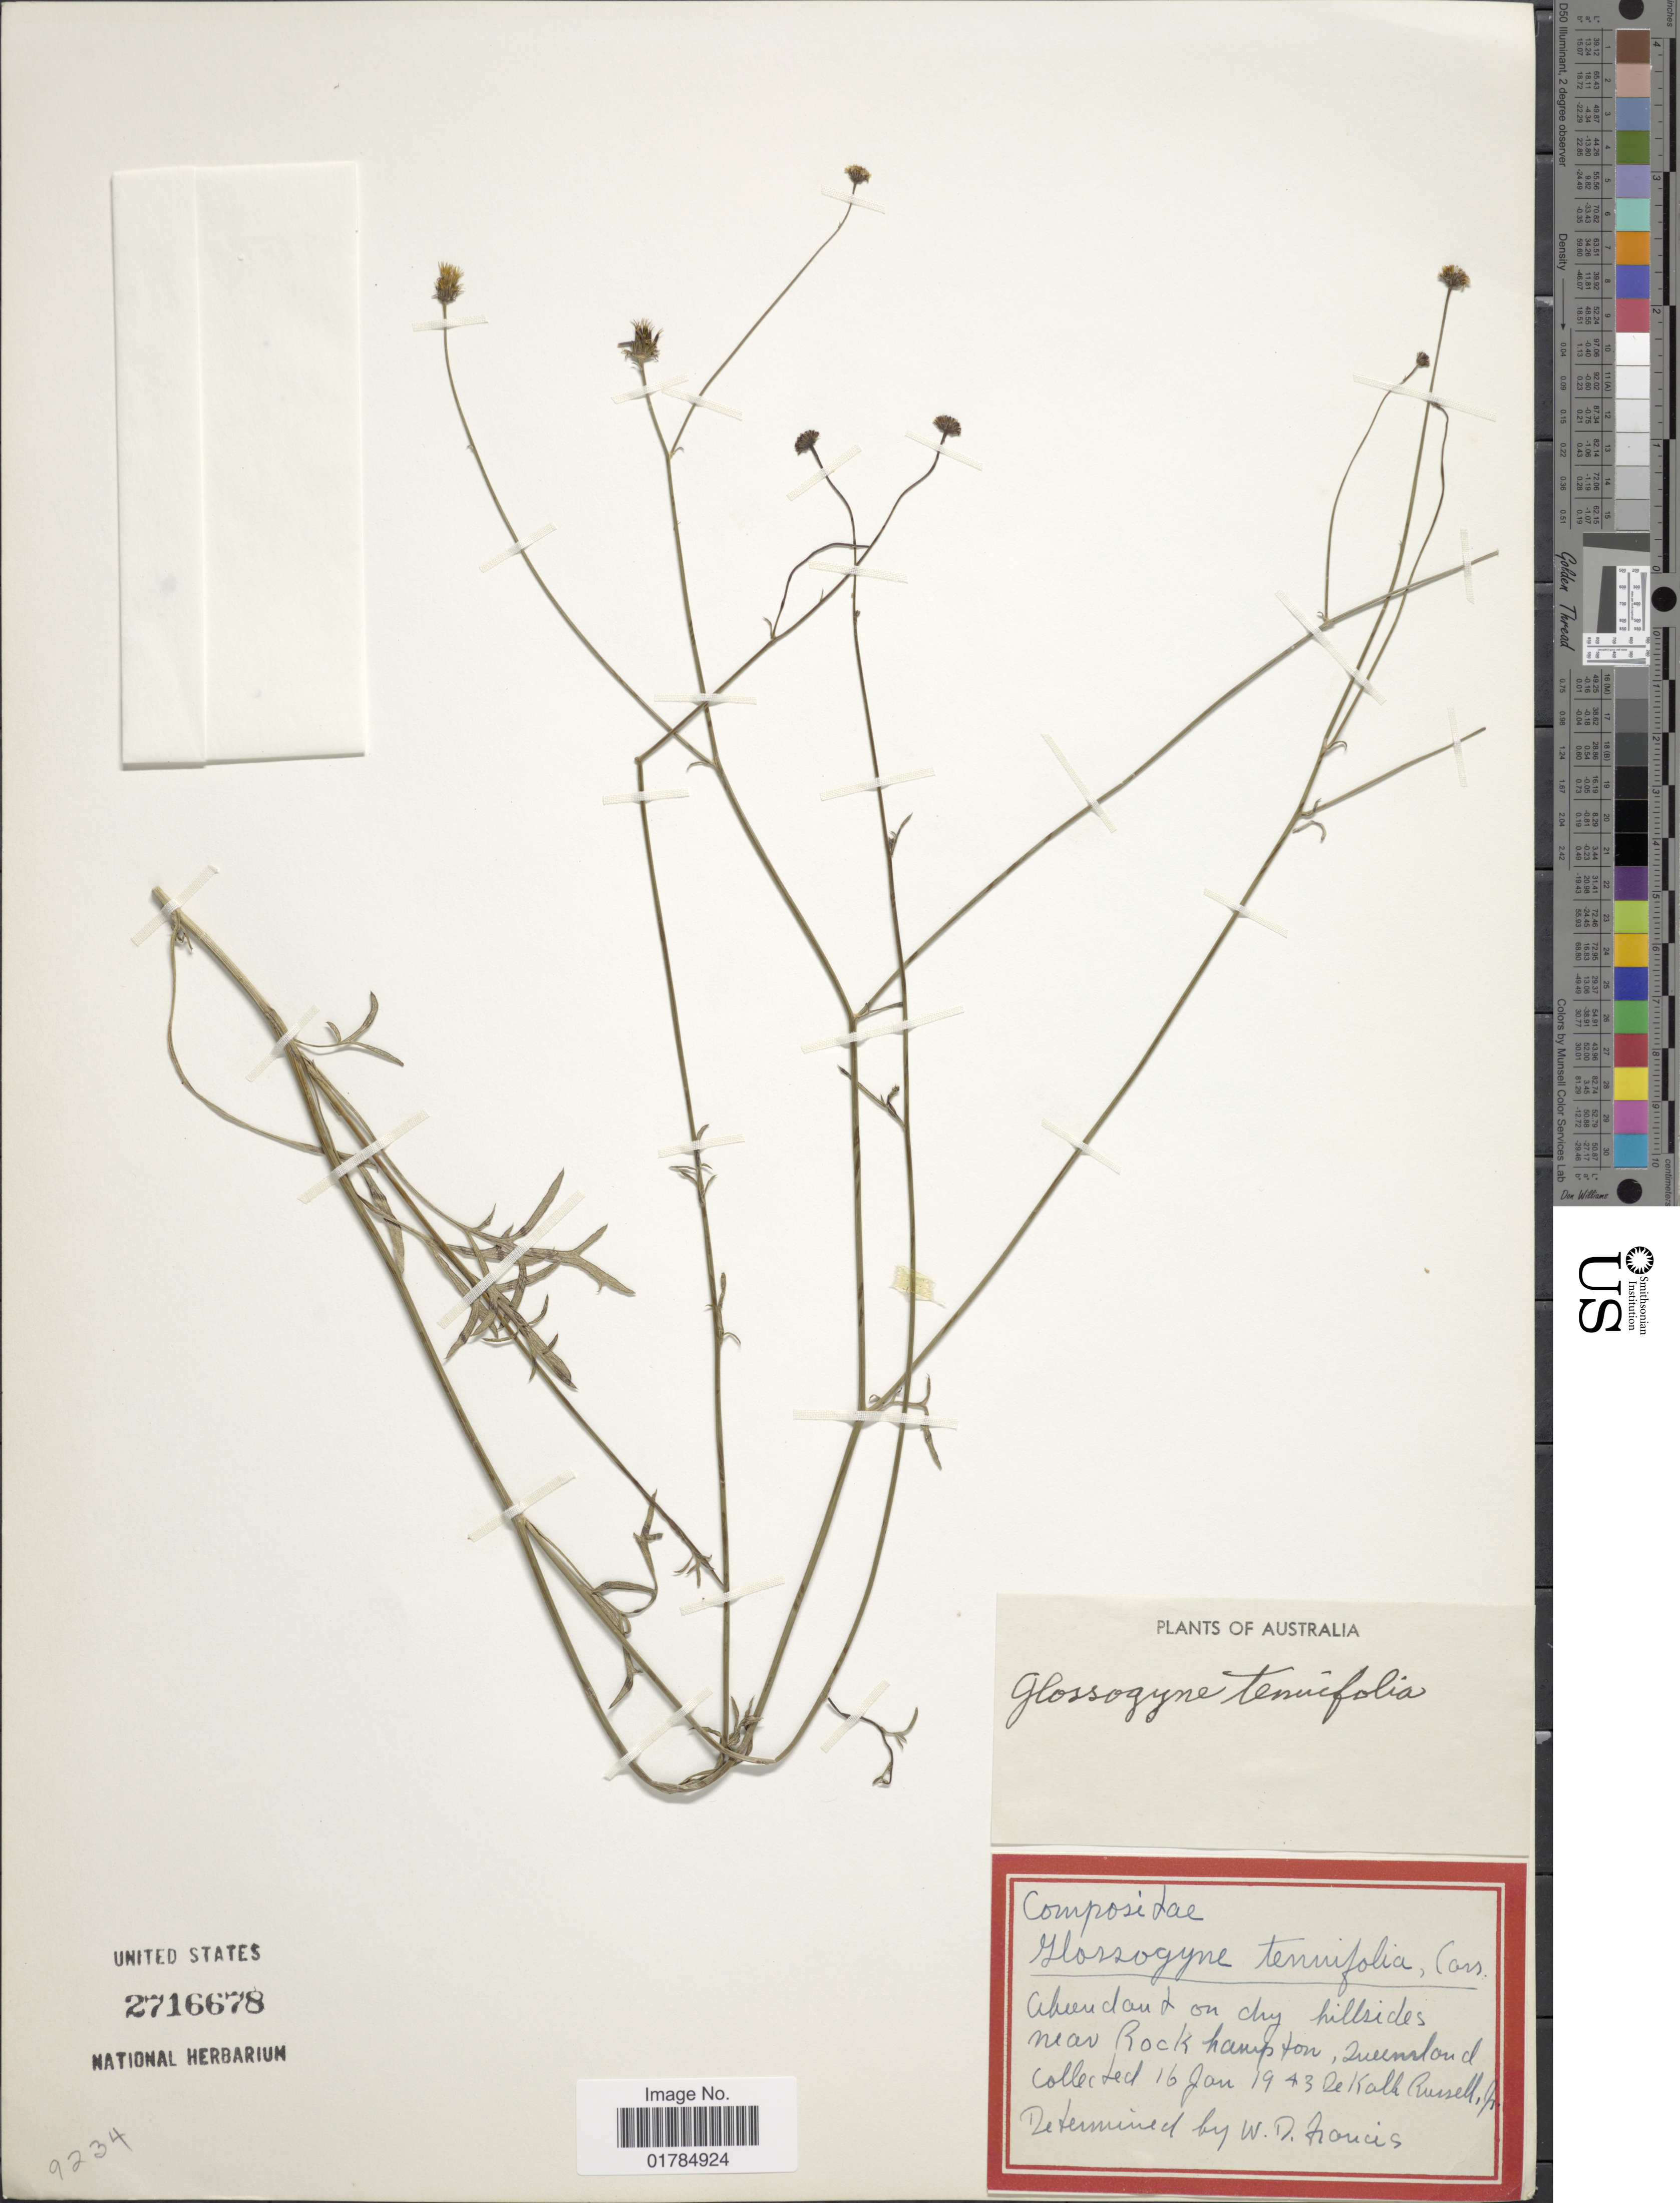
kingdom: Plantae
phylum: Tracheophyta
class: Magnoliopsida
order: Asterales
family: Asteraceae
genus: Glossogyne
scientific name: Glossogyne tenuifolia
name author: (Labill.)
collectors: D. K. Russell Jr.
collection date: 1943-01-16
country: Australia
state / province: Queensland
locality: Near Rock hampton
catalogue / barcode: US 2716678